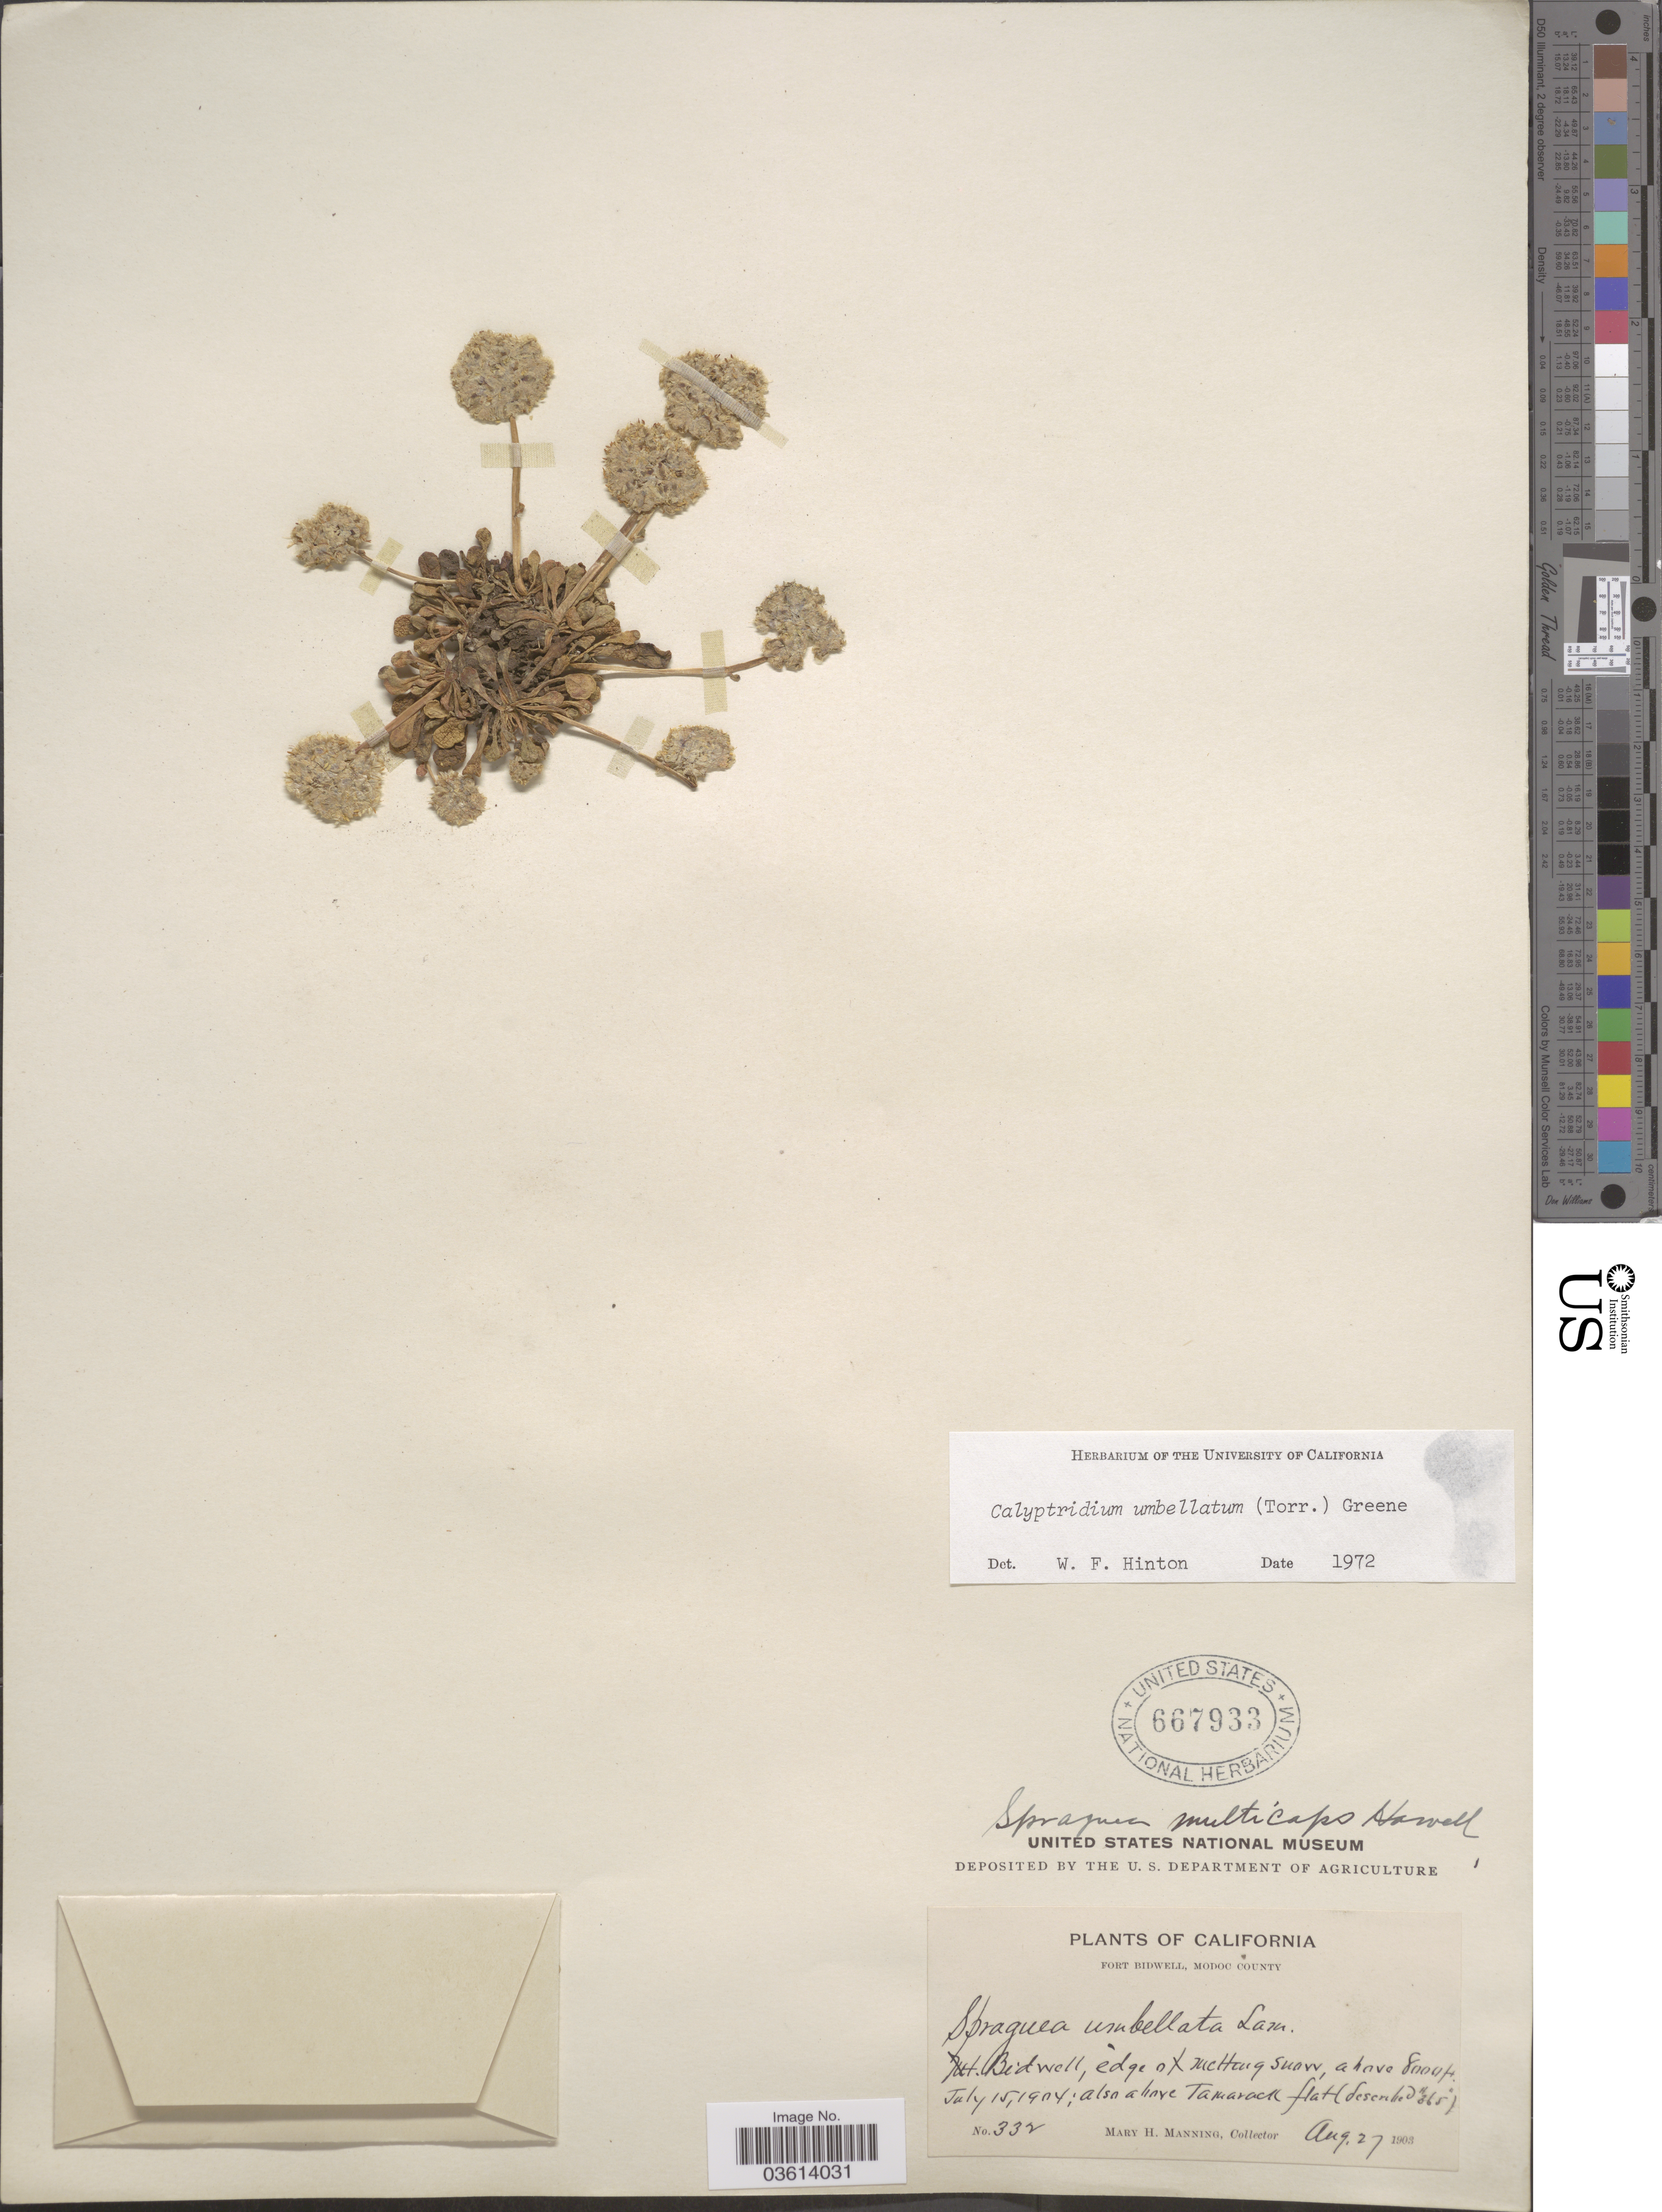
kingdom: Plantae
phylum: Tracheophyta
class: Magnoliopsida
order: Caryophyllales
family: Montiaceae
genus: Calyptridium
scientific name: Calyptridium umbellatum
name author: (Torr.) Greene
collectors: M. Manning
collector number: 332/365?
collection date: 1903-08-27/1904-07-15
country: United States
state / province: California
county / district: Modoc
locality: Fort Bidwell, Modoc County. Mt. Bidwell, edge of melting snow, also above Tamarack flat.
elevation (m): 2438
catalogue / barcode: US 667933